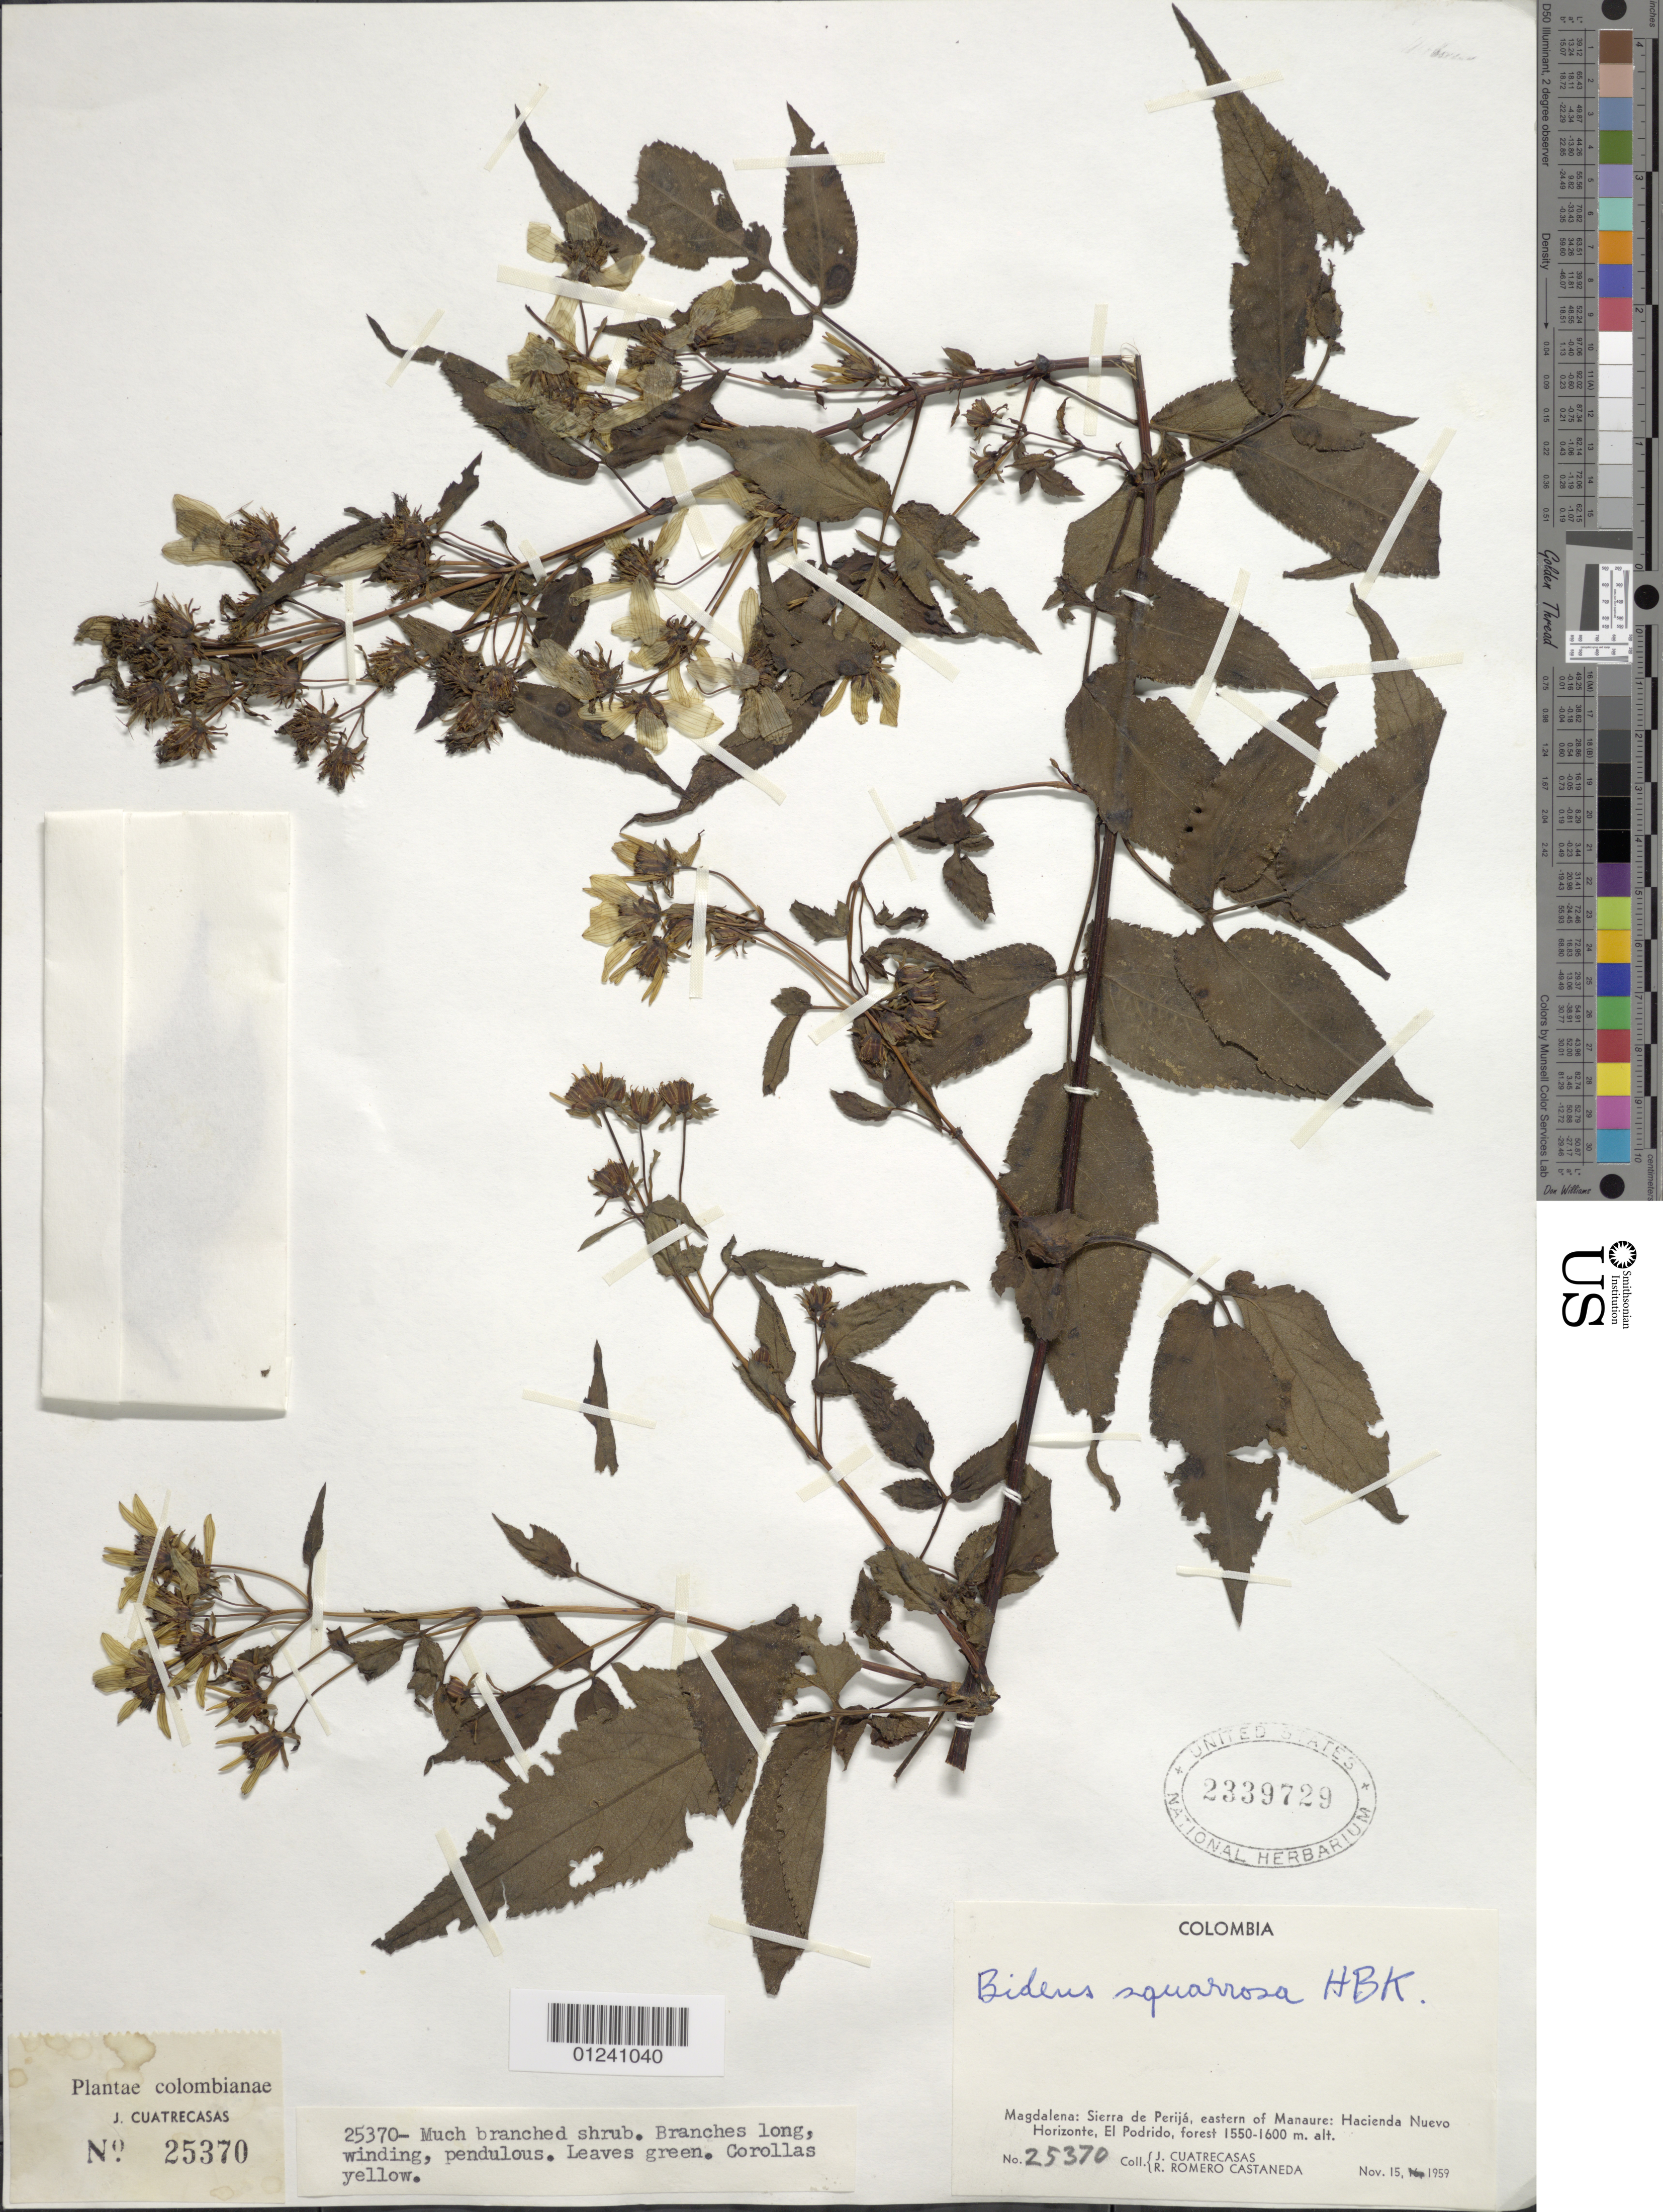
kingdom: Plantae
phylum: Tracheophyta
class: Magnoliopsida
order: Asterales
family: Asteraceae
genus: Bidens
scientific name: Bidens segetum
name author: Mart. ex Colla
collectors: J. Cuatrecasas & R. Romero Castañeda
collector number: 25370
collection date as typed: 15 Nov 1959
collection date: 1959-11-15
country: Colombia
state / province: Magdalena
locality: Sierra de Perijá, eastern of Manaure; Hacienda Nuevo Horizonte, El Podrido.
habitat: forest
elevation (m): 1550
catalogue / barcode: US 2339729